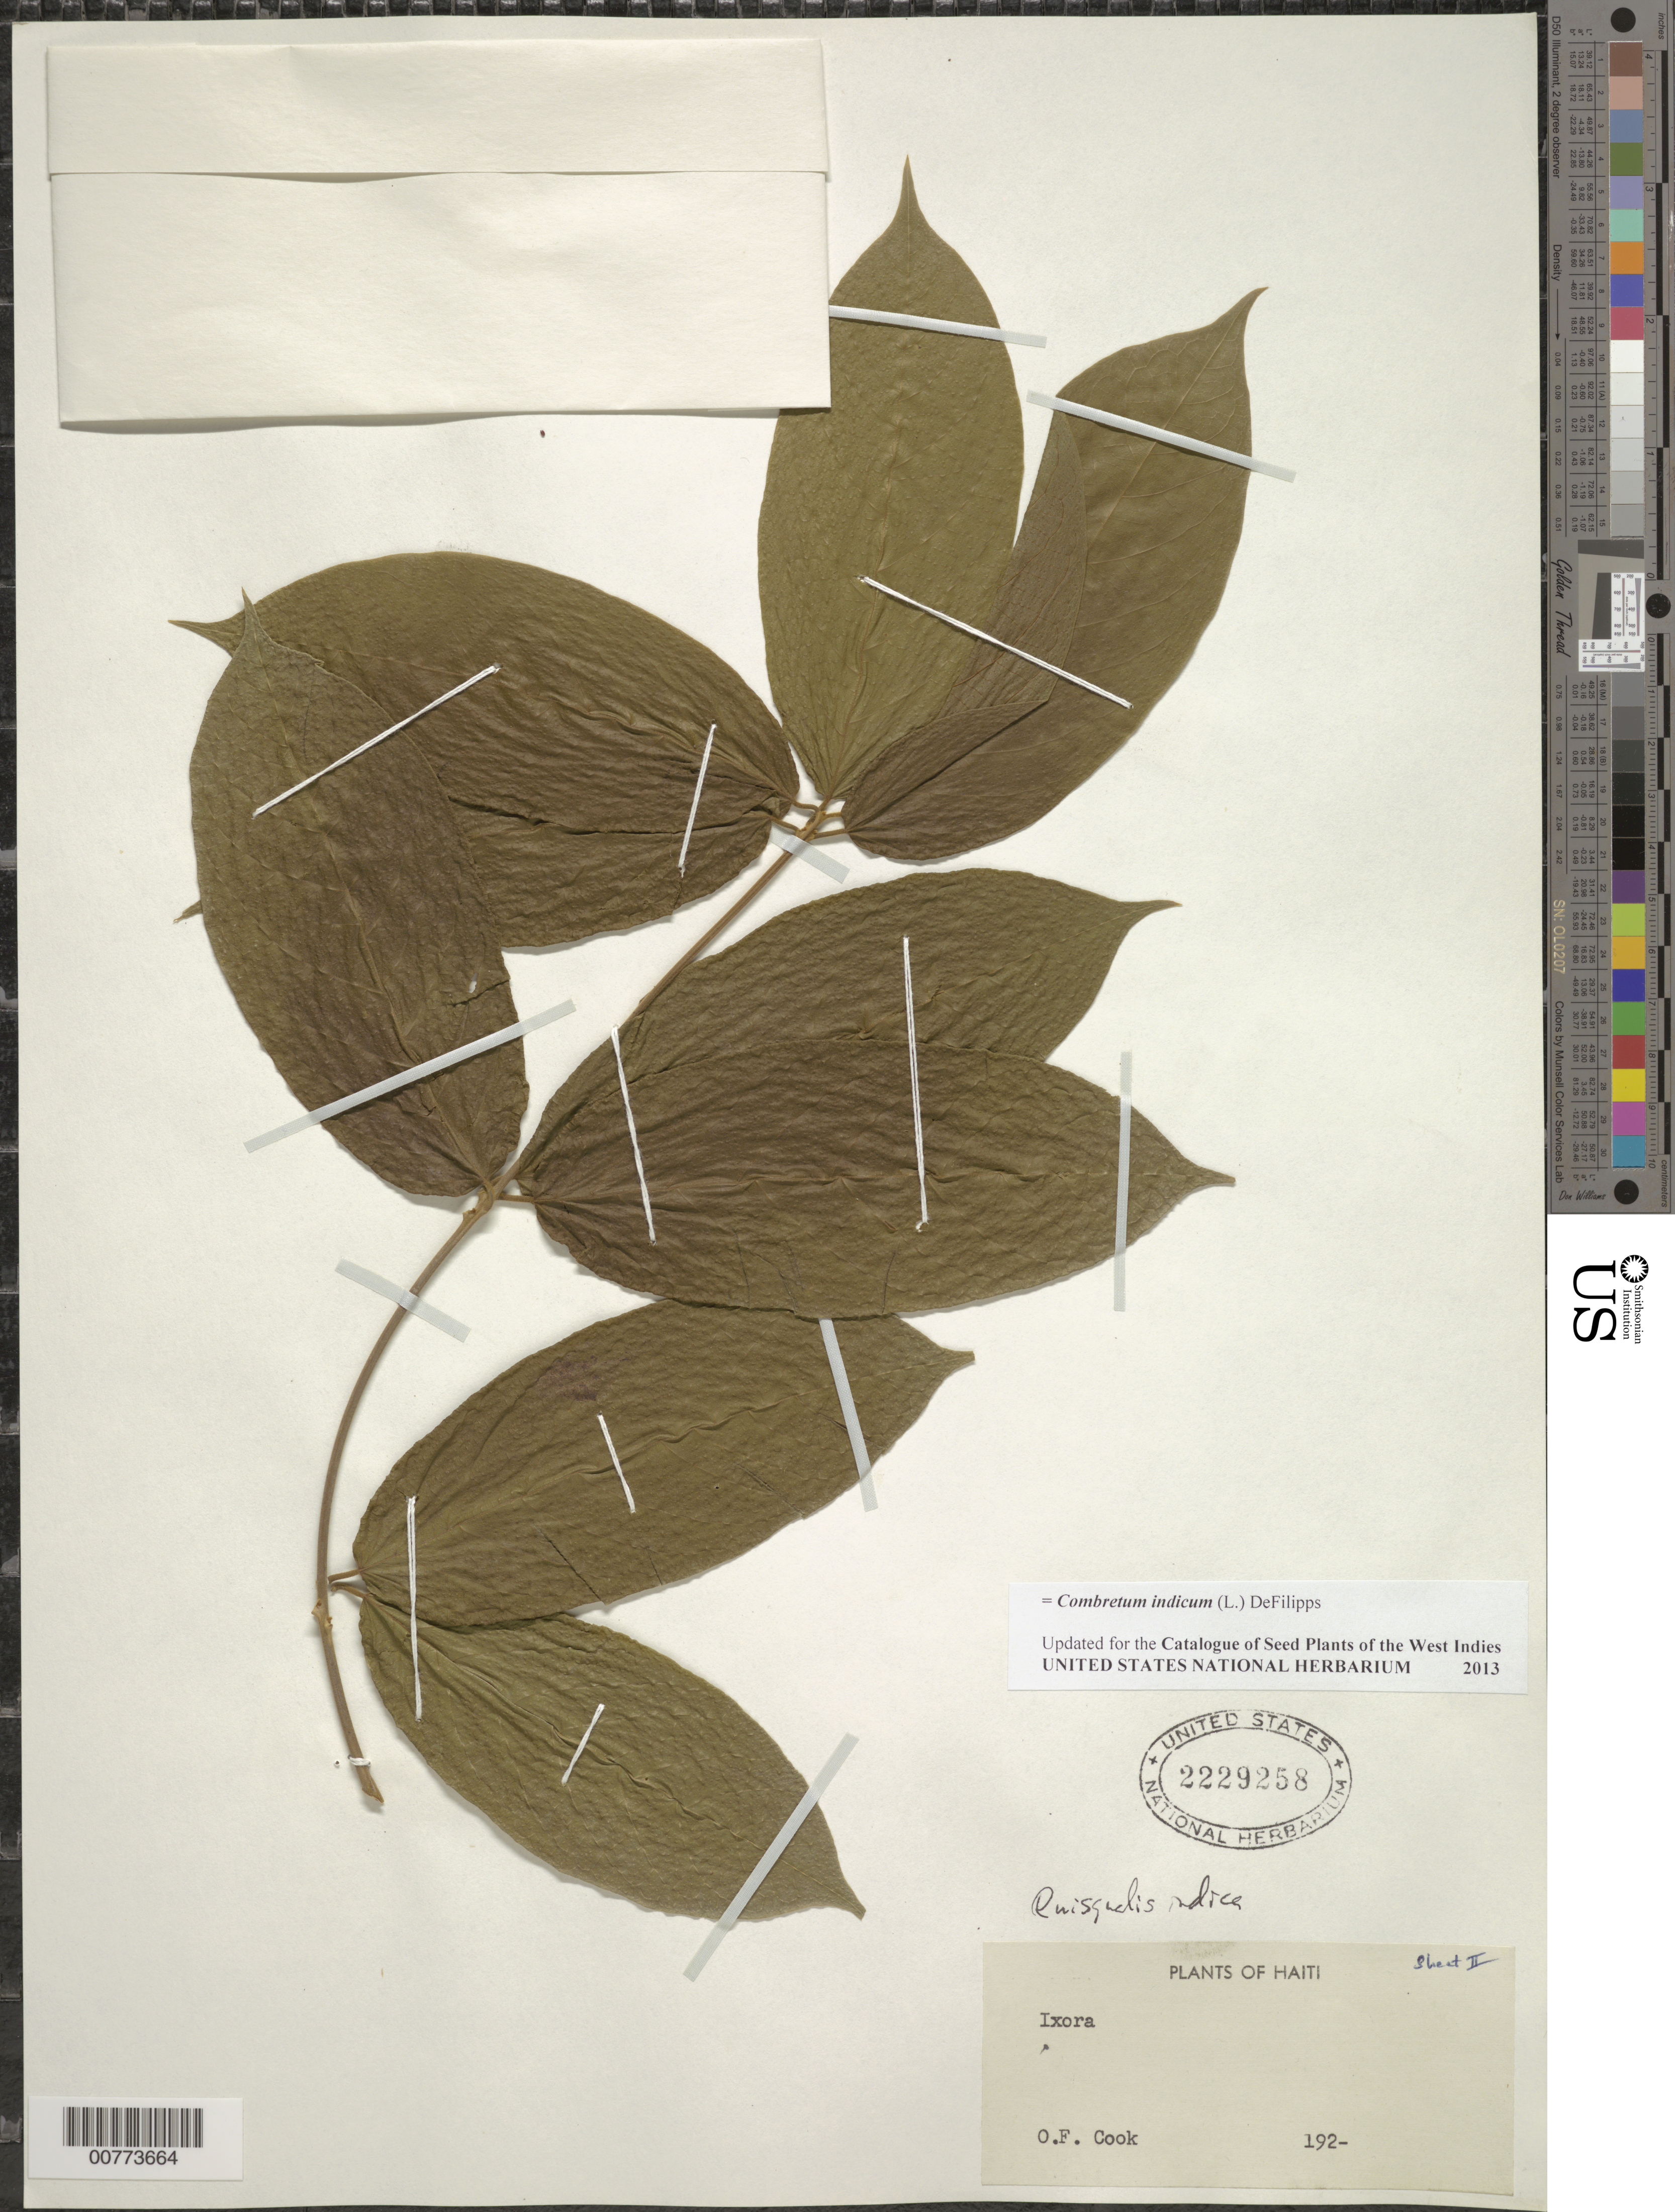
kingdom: Plantae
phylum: Tracheophyta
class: Magnoliopsida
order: Myrtales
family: Combretaceae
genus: Combretum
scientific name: Combretum indicum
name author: (L.) DeFilipps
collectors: O. F. Cook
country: Haiti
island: Hispaniola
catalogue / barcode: US 2229258